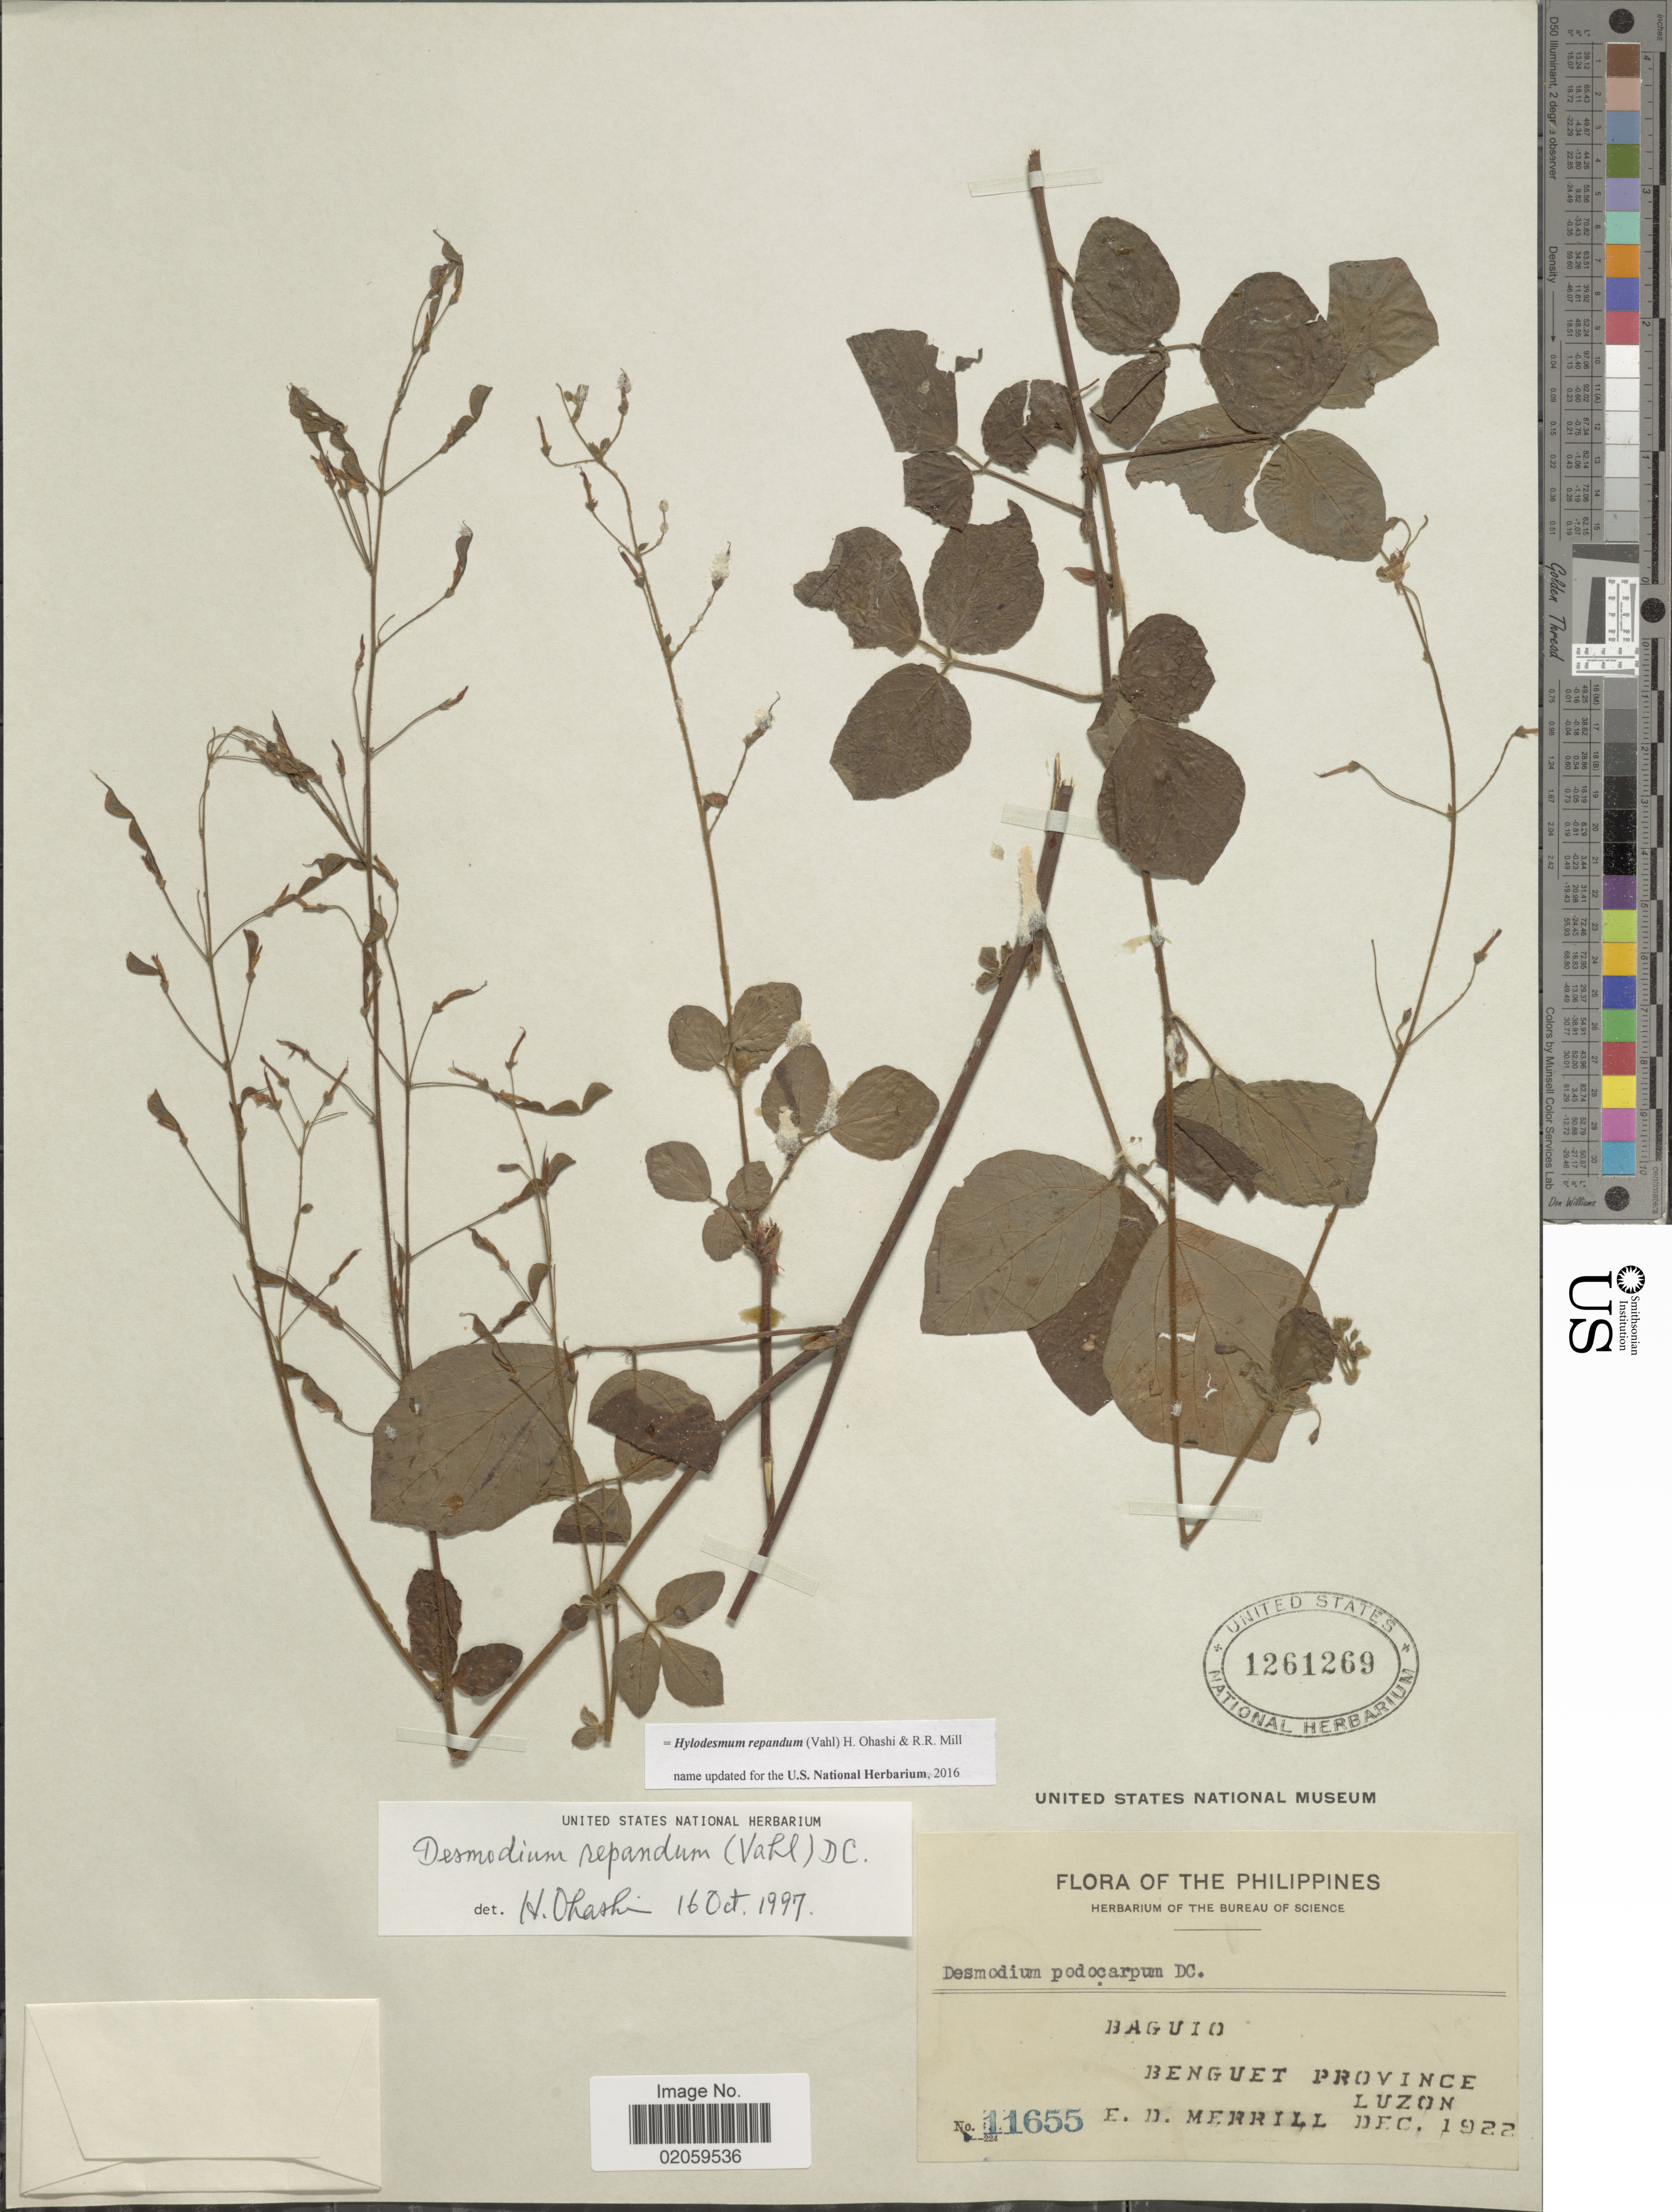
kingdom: Plantae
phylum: Tracheophyta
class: Magnoliopsida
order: Fabales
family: Fabaceae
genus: Hylodesmum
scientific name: Hylodesmum repandum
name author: (Vahl) H. Ohashi & R.R. Mill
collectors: E. D. Merrill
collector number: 11655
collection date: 1922-12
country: Philippines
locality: Baguio, Benguet Province, Luzon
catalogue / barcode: US 1261269